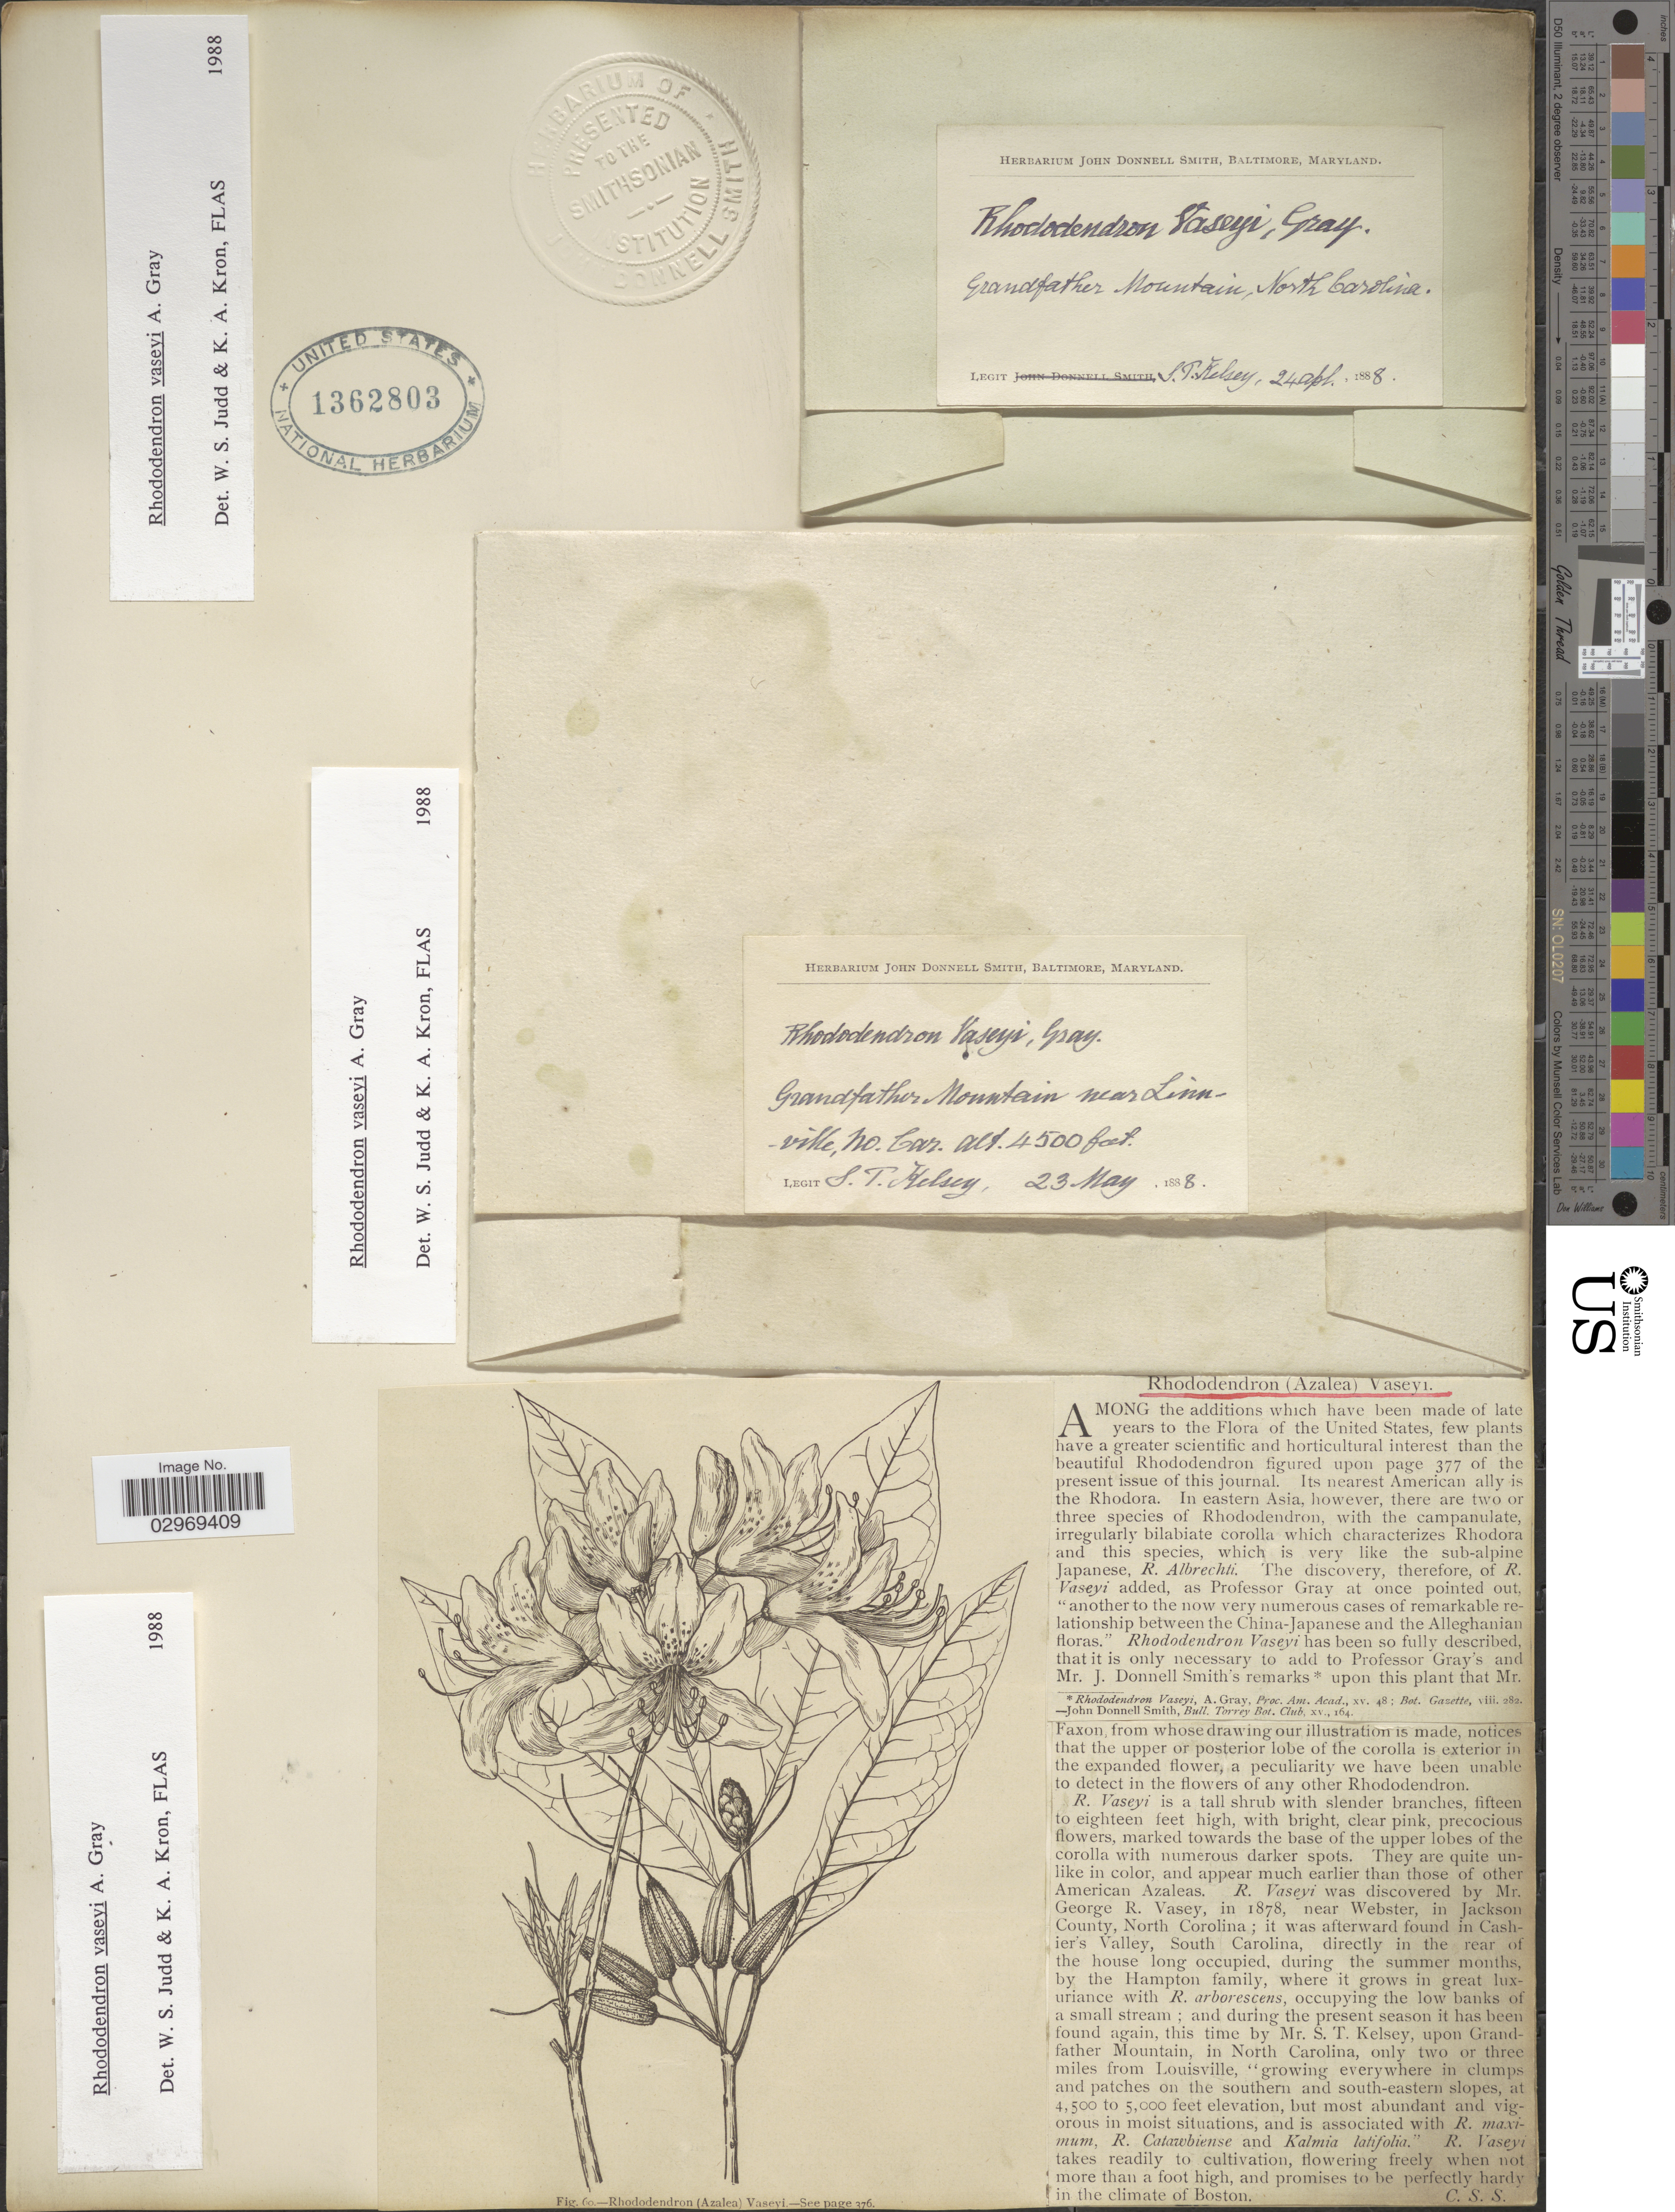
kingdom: Plantae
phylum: Tracheophyta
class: Magnoliopsida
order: Ericales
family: Ericaceae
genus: Rhododendron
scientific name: Rhododendron vaseyi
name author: A. Gray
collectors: S. Kelsey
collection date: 1888-05-23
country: United States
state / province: North Carolina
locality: Grandfather Mountain near Linnville.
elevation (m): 1372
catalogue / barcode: US 1362803-2